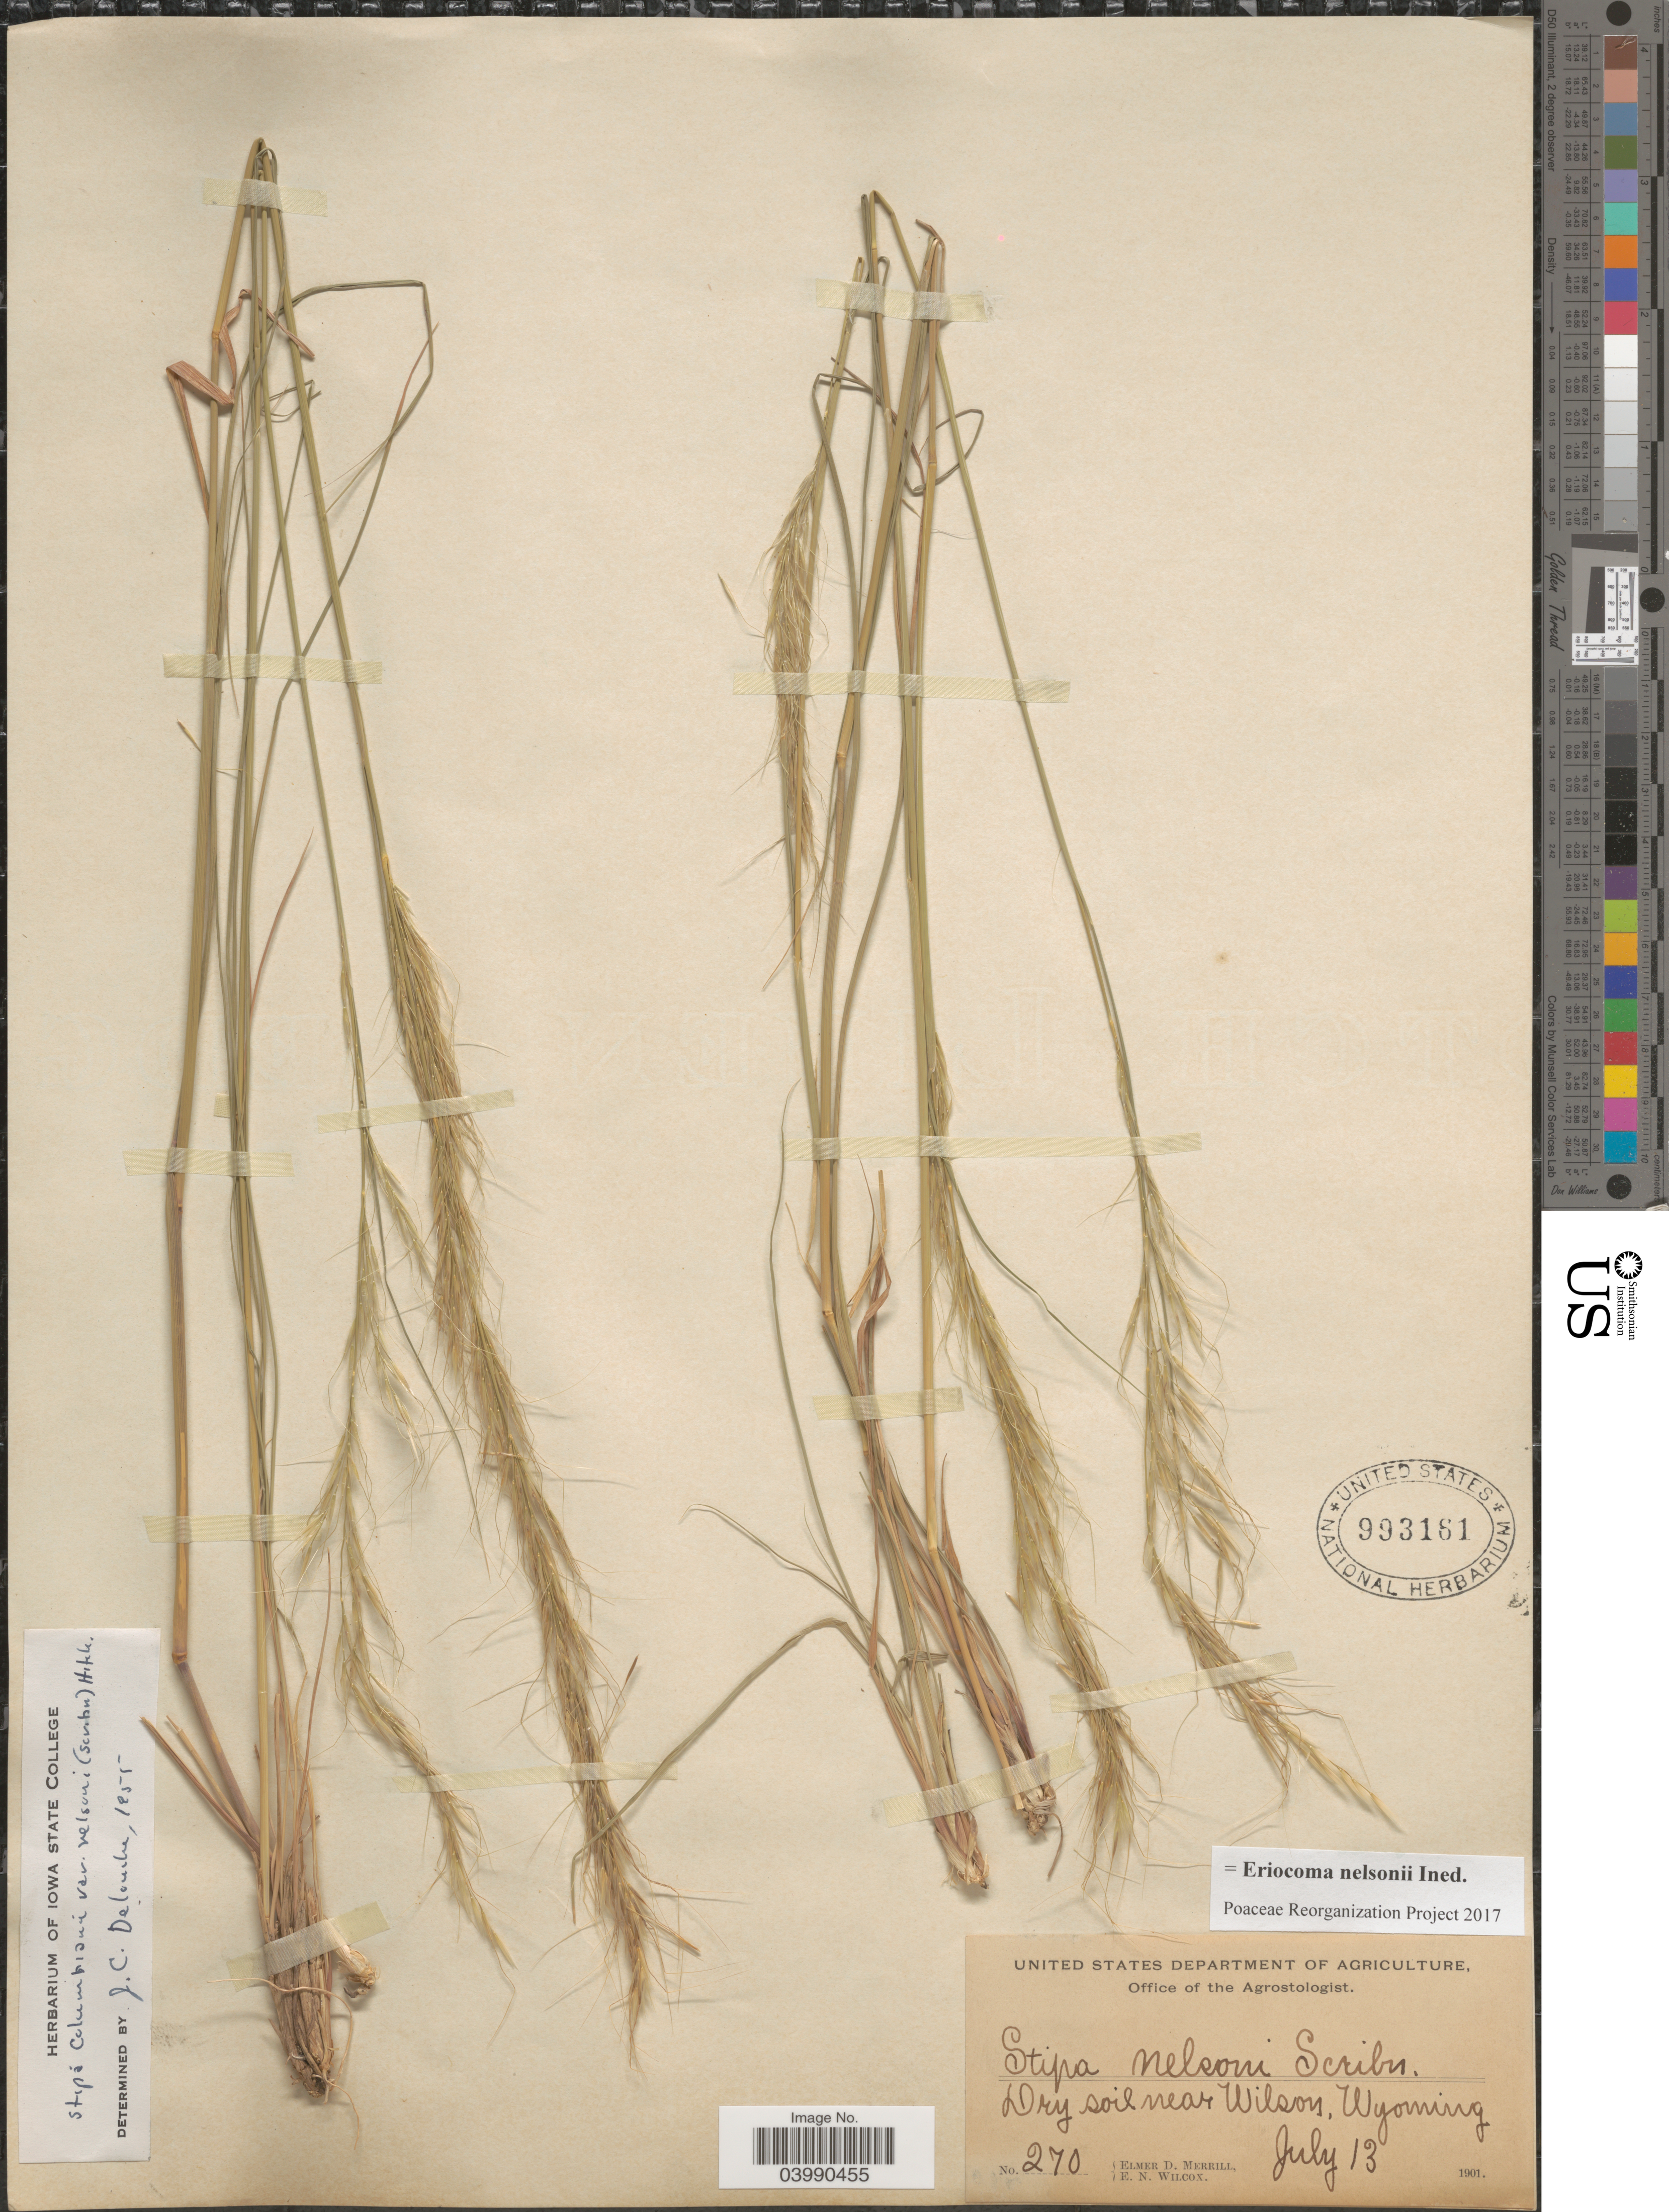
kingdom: Plantae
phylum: Tracheophyta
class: Liliopsida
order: Poales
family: Poaceae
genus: Eriocoma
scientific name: Eriocoma nelsonii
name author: (Scribn.) Romasch.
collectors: E. D. Merrill & E. Wilcox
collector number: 270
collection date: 1901-07-13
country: United States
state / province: Wyoming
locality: Dry soil near Wilson.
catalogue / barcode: US 993161